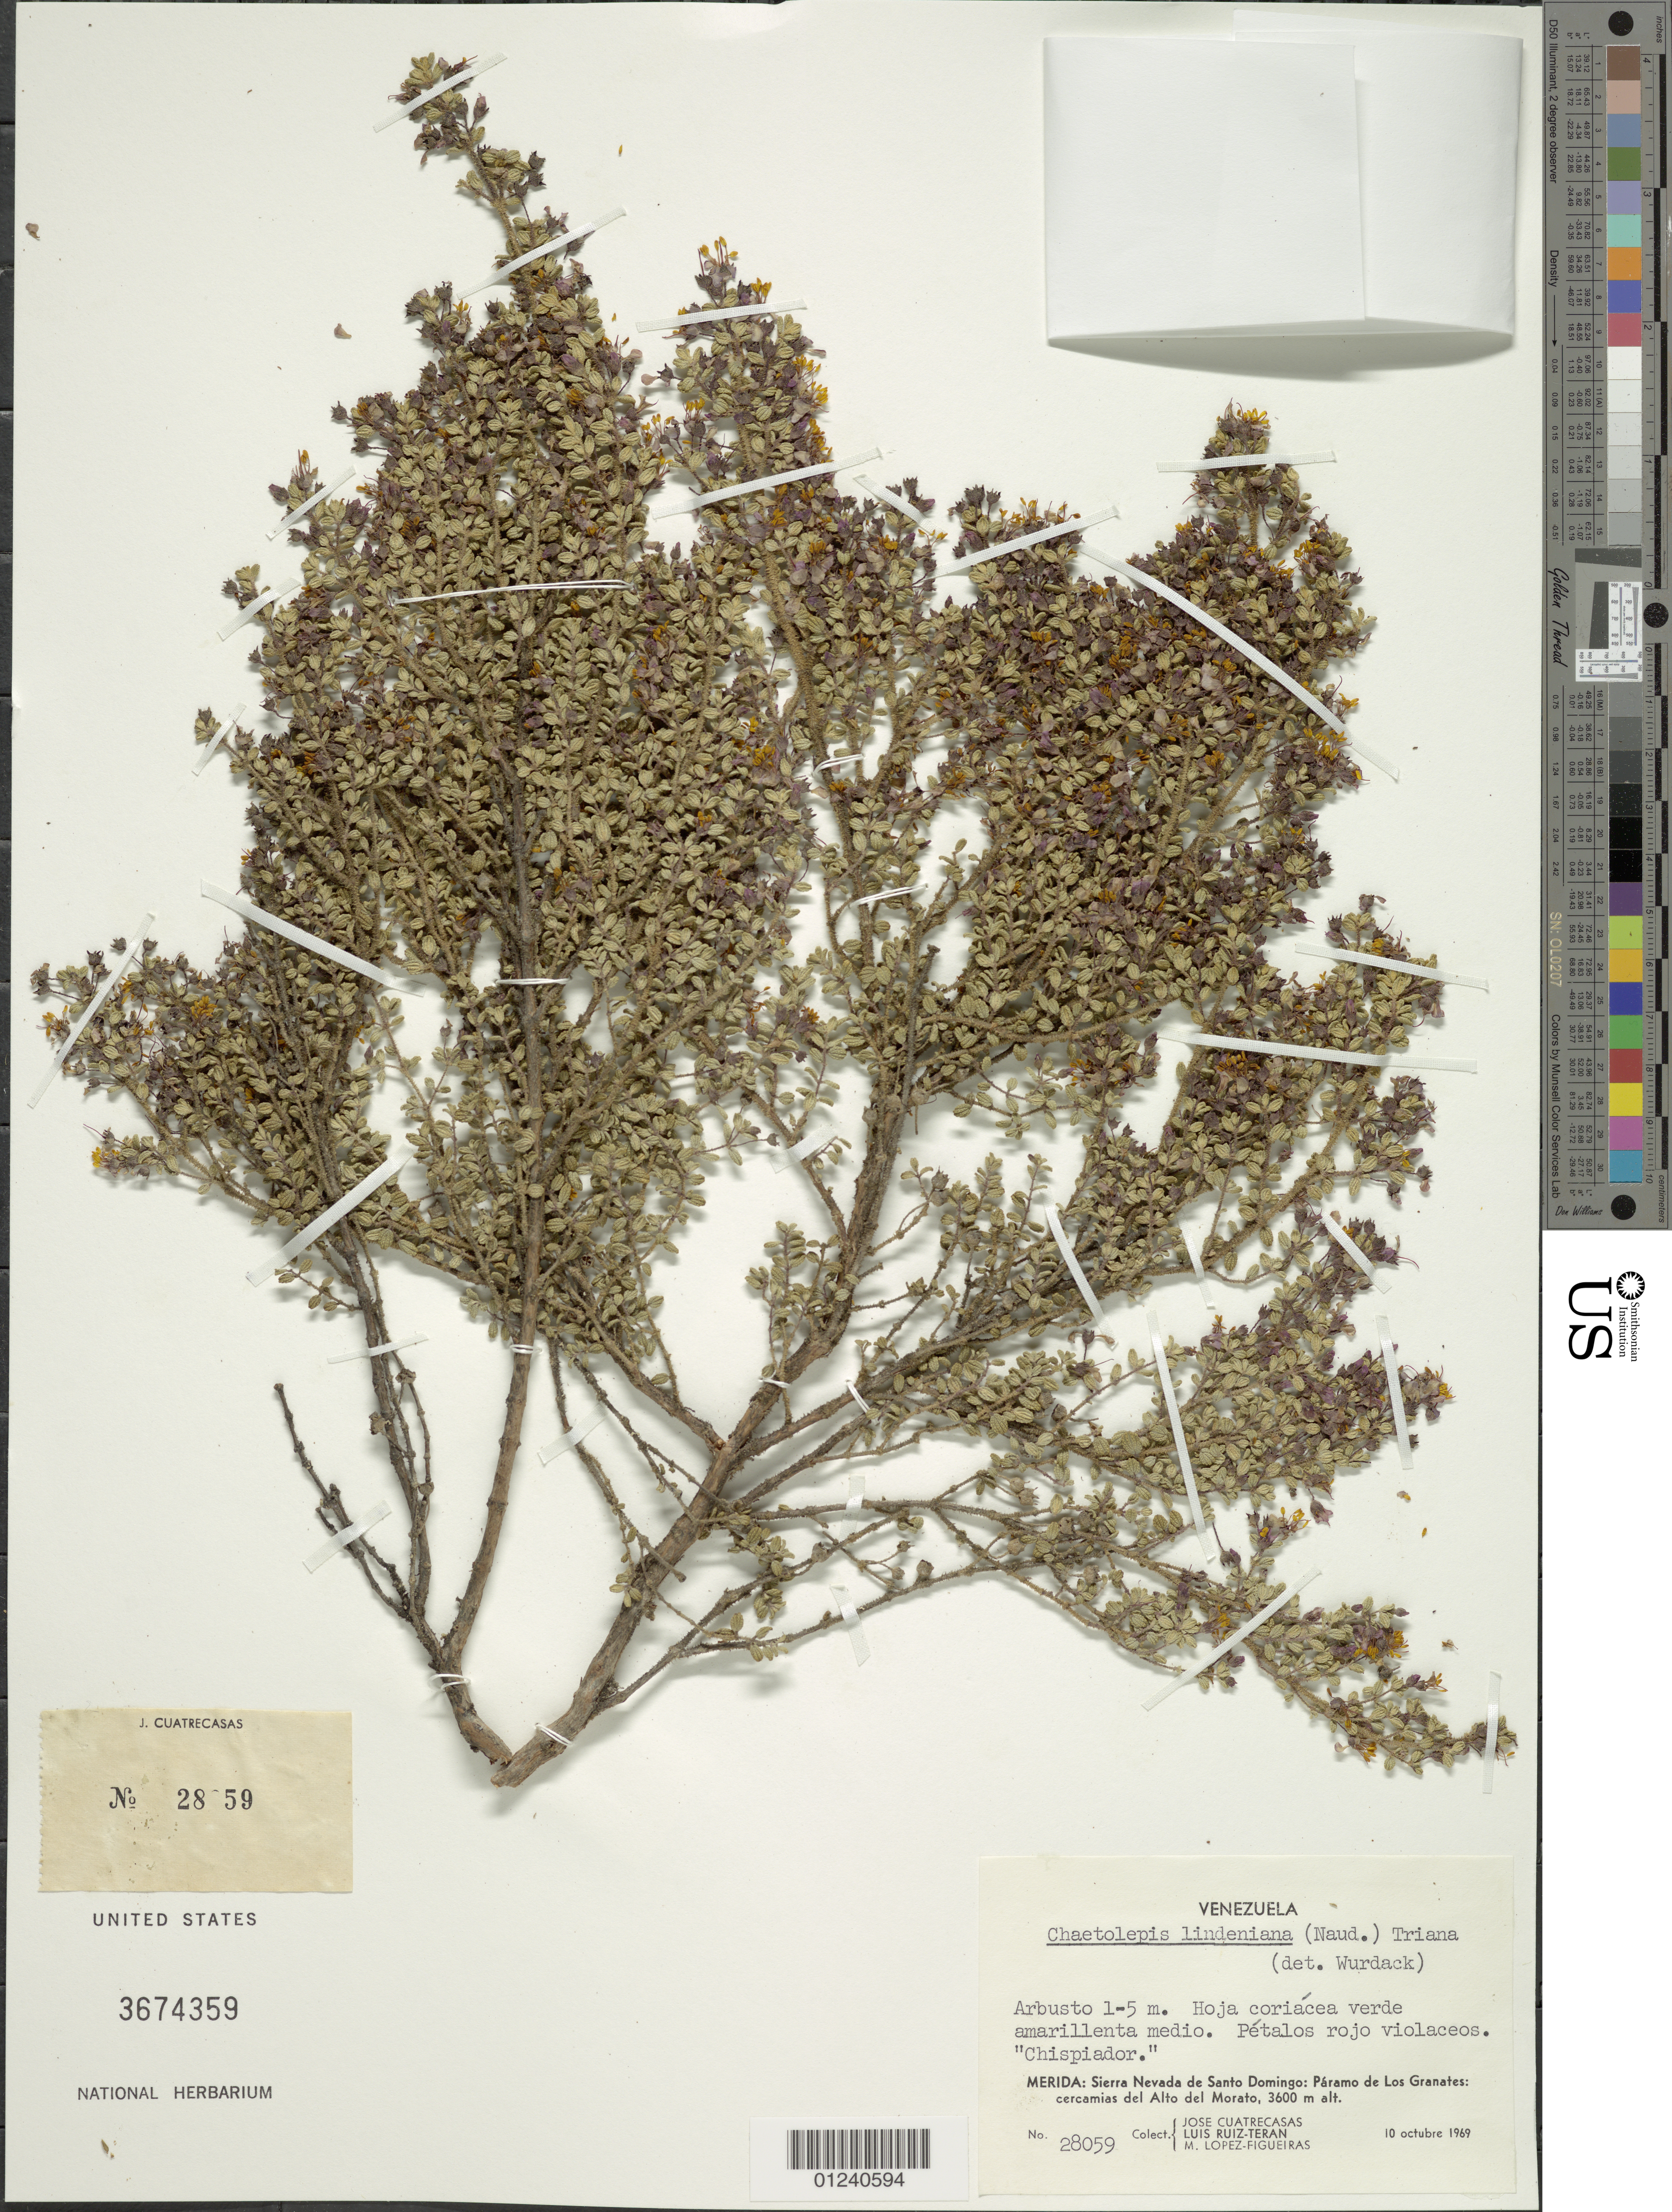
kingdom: Plantae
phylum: Tracheophyta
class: Magnoliopsida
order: Myrtales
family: Melastomataceae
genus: Chaetolepis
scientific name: Chaetolepis lindeniana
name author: (Naudin) Triana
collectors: J. Cuatrecasas, L. E. Ruíz-Terán & M. López Figueiras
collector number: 28059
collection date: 1969-10-10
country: Venezuela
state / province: Mérida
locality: Sierra Nevada de Santo Domingo: Páramo de Los Granates: cercamias del Alto del Morato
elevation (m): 3600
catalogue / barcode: US 3674359